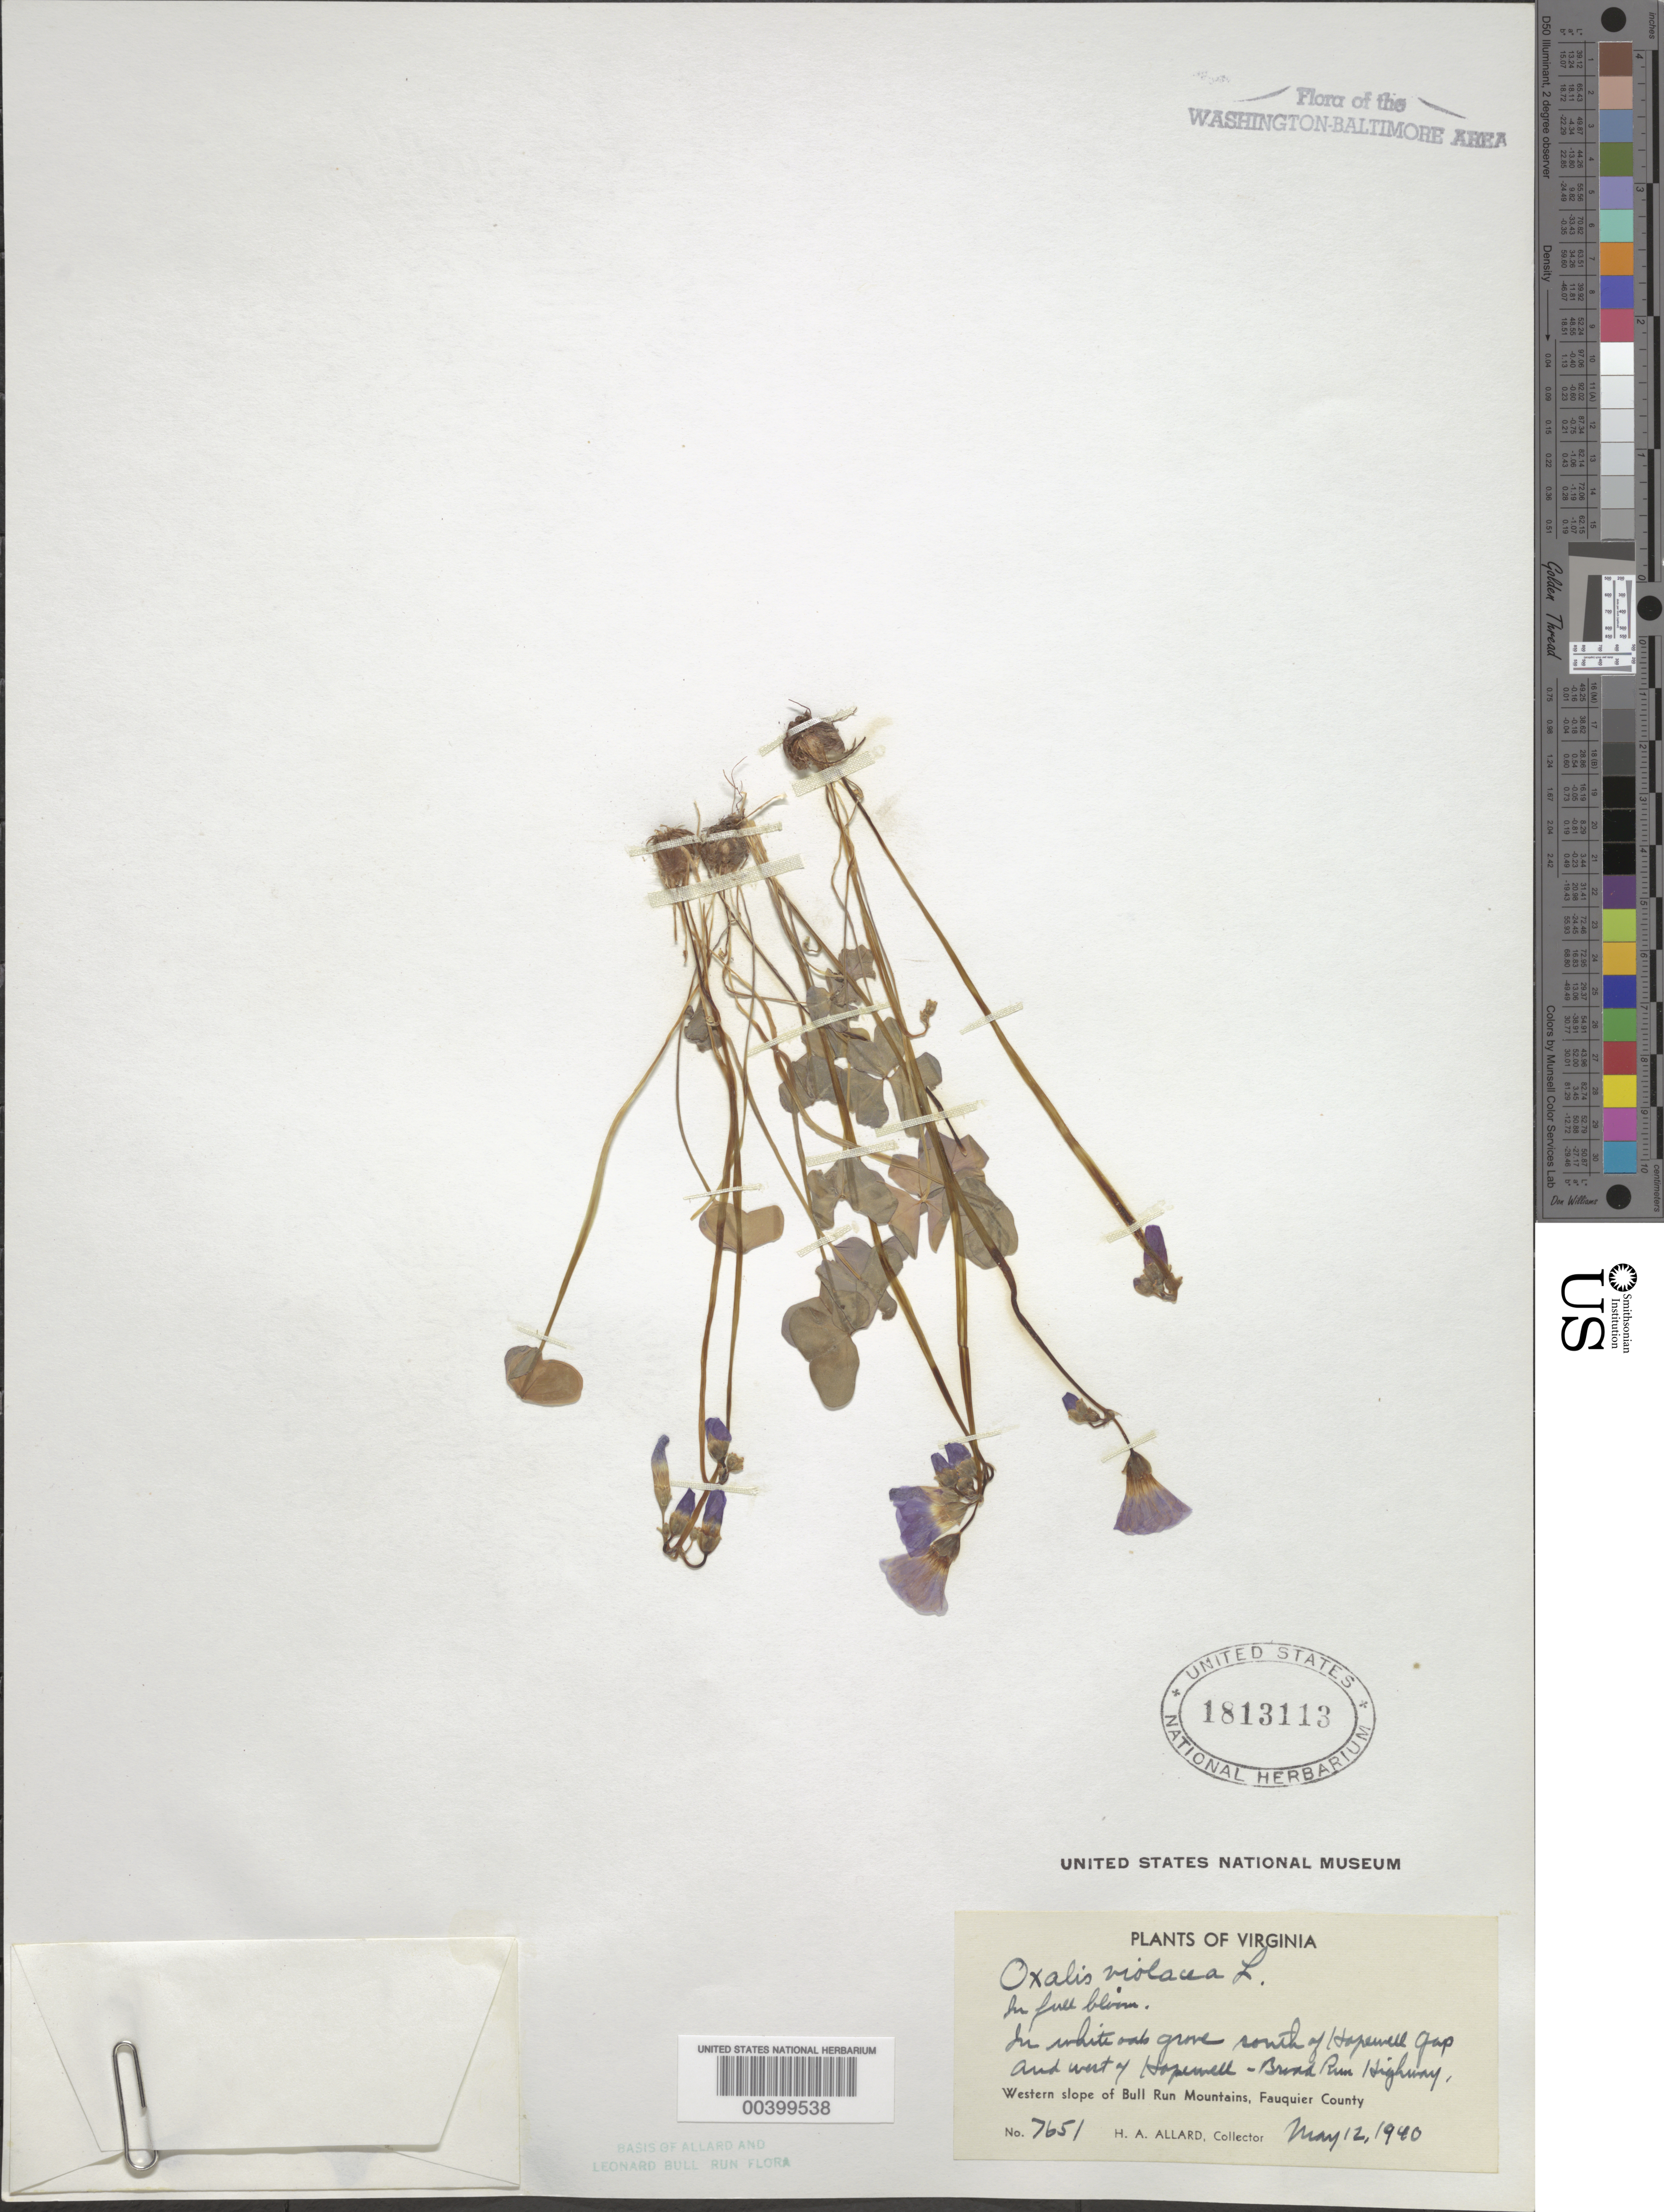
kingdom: Plantae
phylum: Tracheophyta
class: Magnoliopsida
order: Oxalidales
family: Oxalidaceae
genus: Oxalis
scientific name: Oxalis violacea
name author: L.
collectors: H. A. Allard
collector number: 7651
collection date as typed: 12 May 1940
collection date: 1940-05-12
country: United States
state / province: Virginia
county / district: Fauquier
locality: South of Hopewell Gap, west of Hopewell-Broad Run Highway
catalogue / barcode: US 1813113